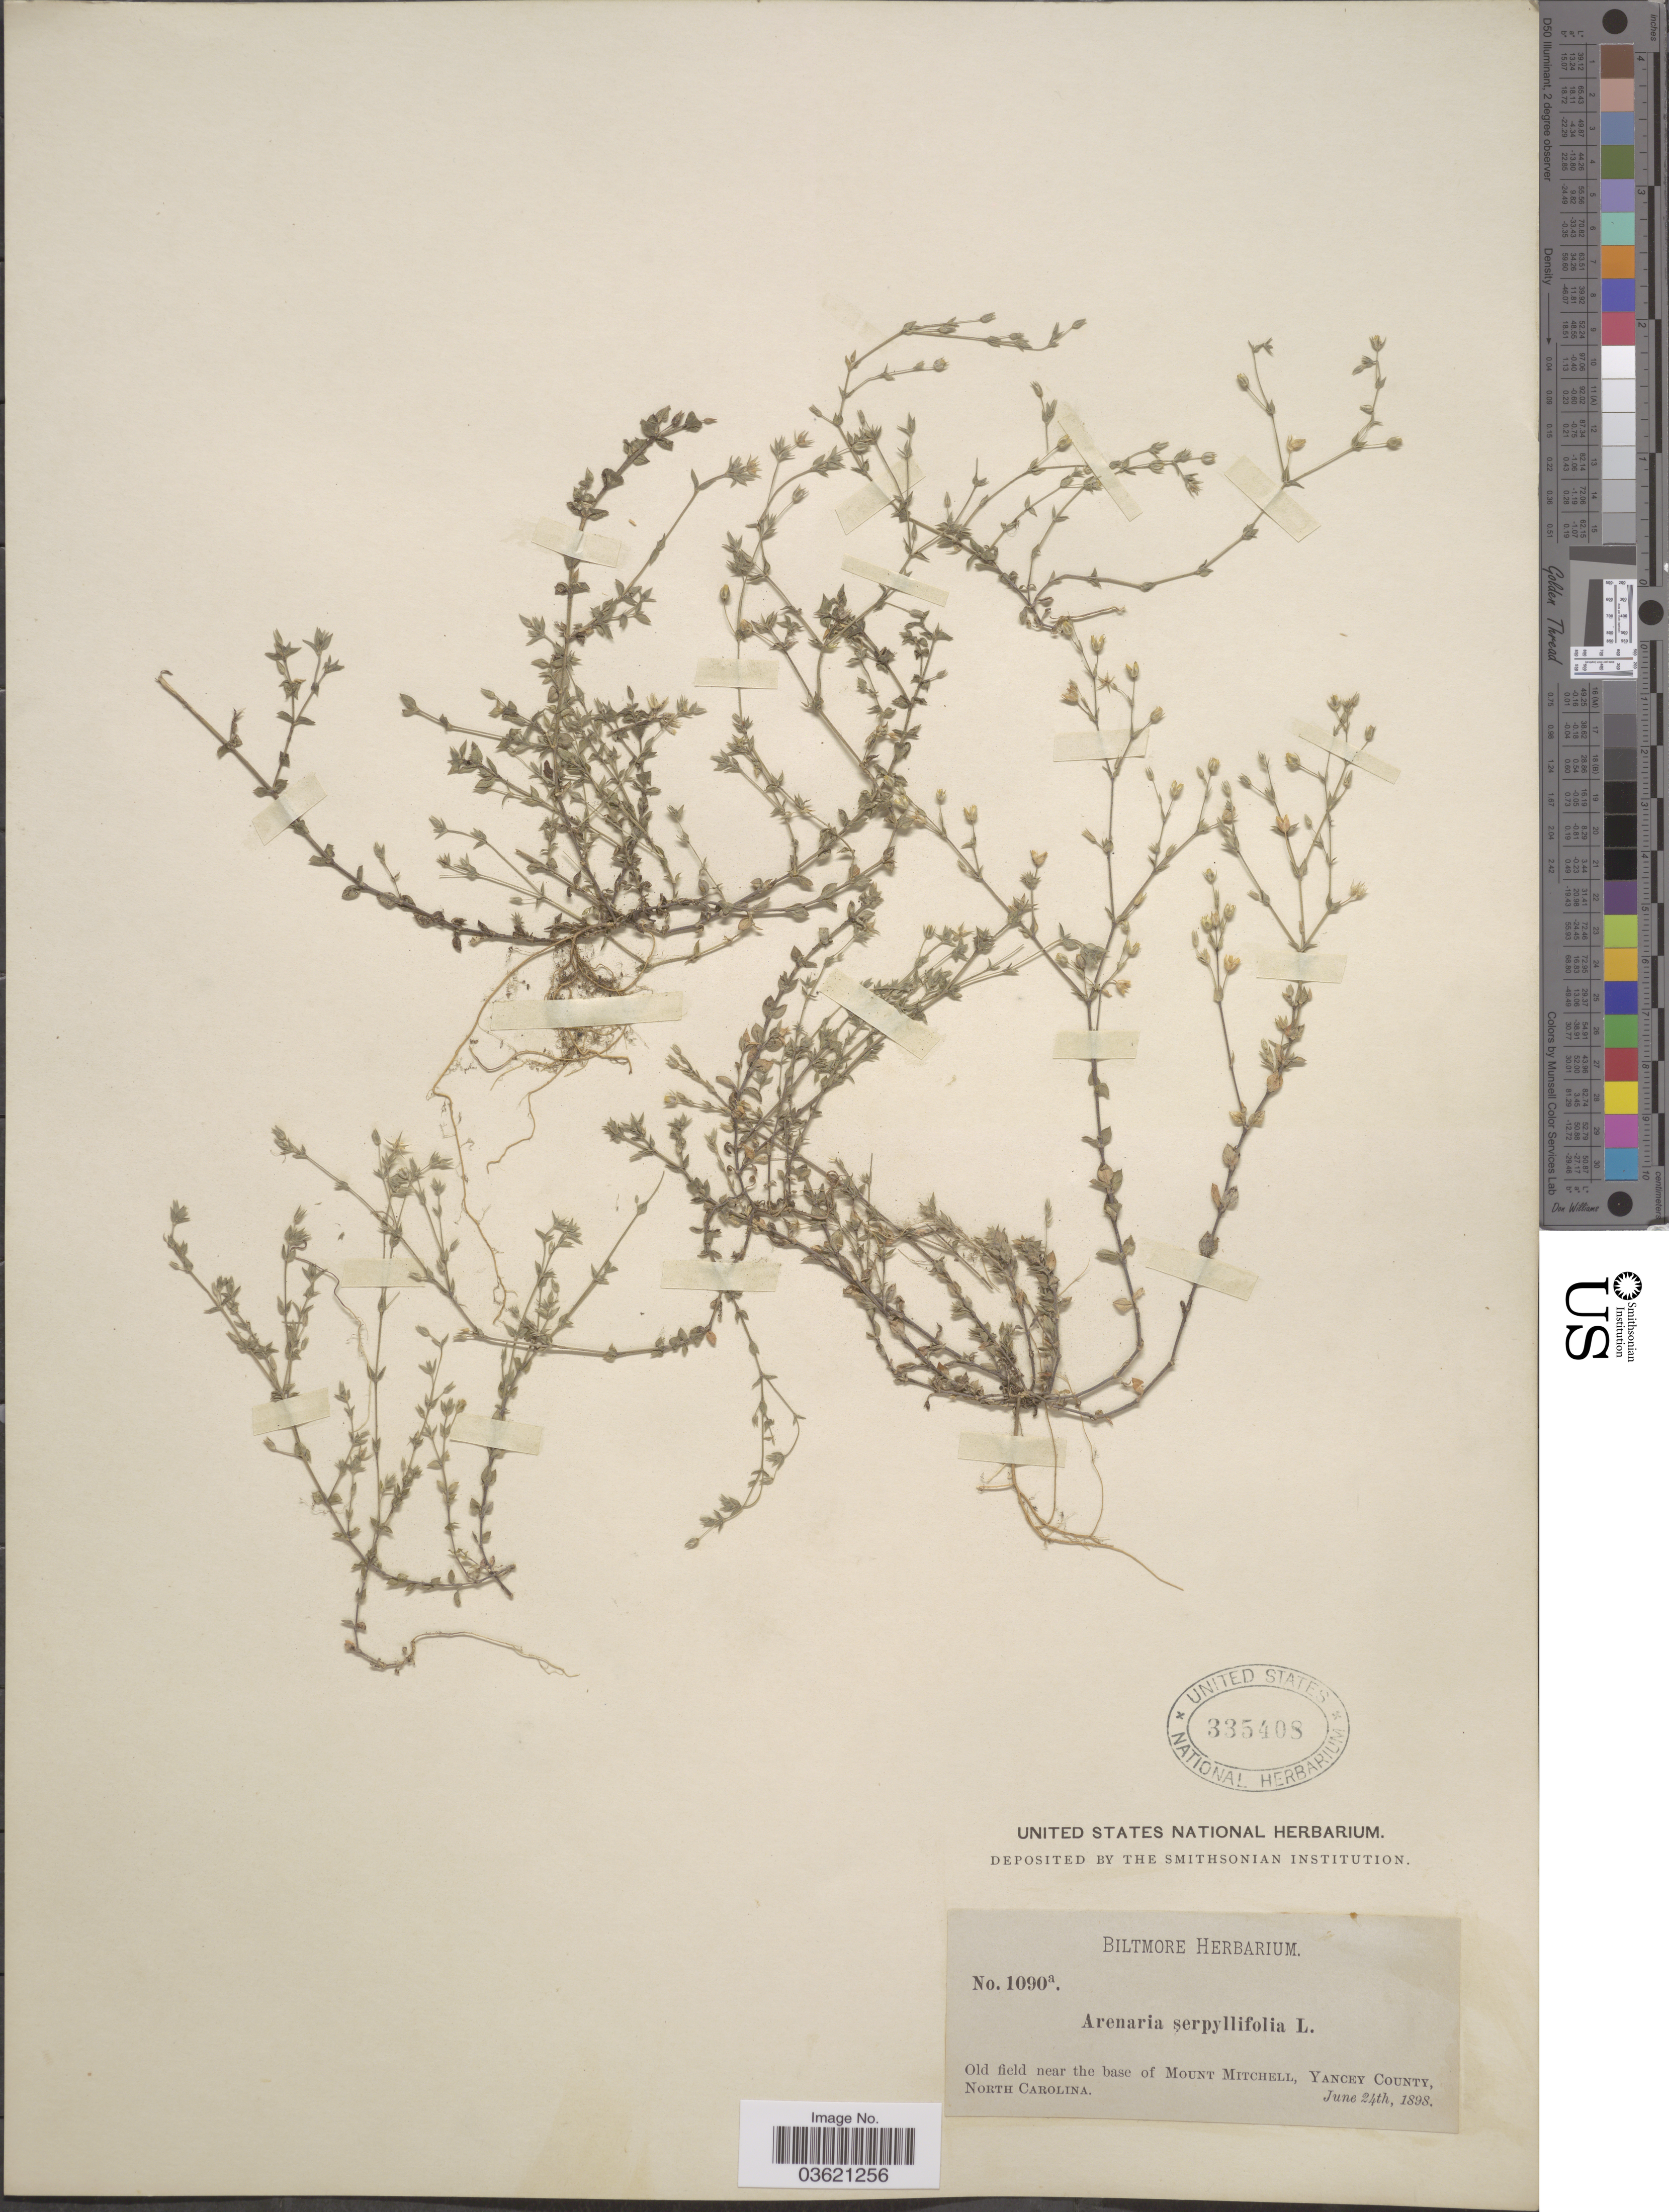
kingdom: Plantae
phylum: Tracheophyta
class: Magnoliopsida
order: Caryophyllales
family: Caryophyllaceae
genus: Arenaria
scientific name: Arenaria serpyllifolia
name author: L.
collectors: ex herb. Biltmore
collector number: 1090a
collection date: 1898-06-24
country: United States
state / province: North Carolina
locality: Old field near the base of Mount Mitchell, Yancey County.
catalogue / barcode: US 335408